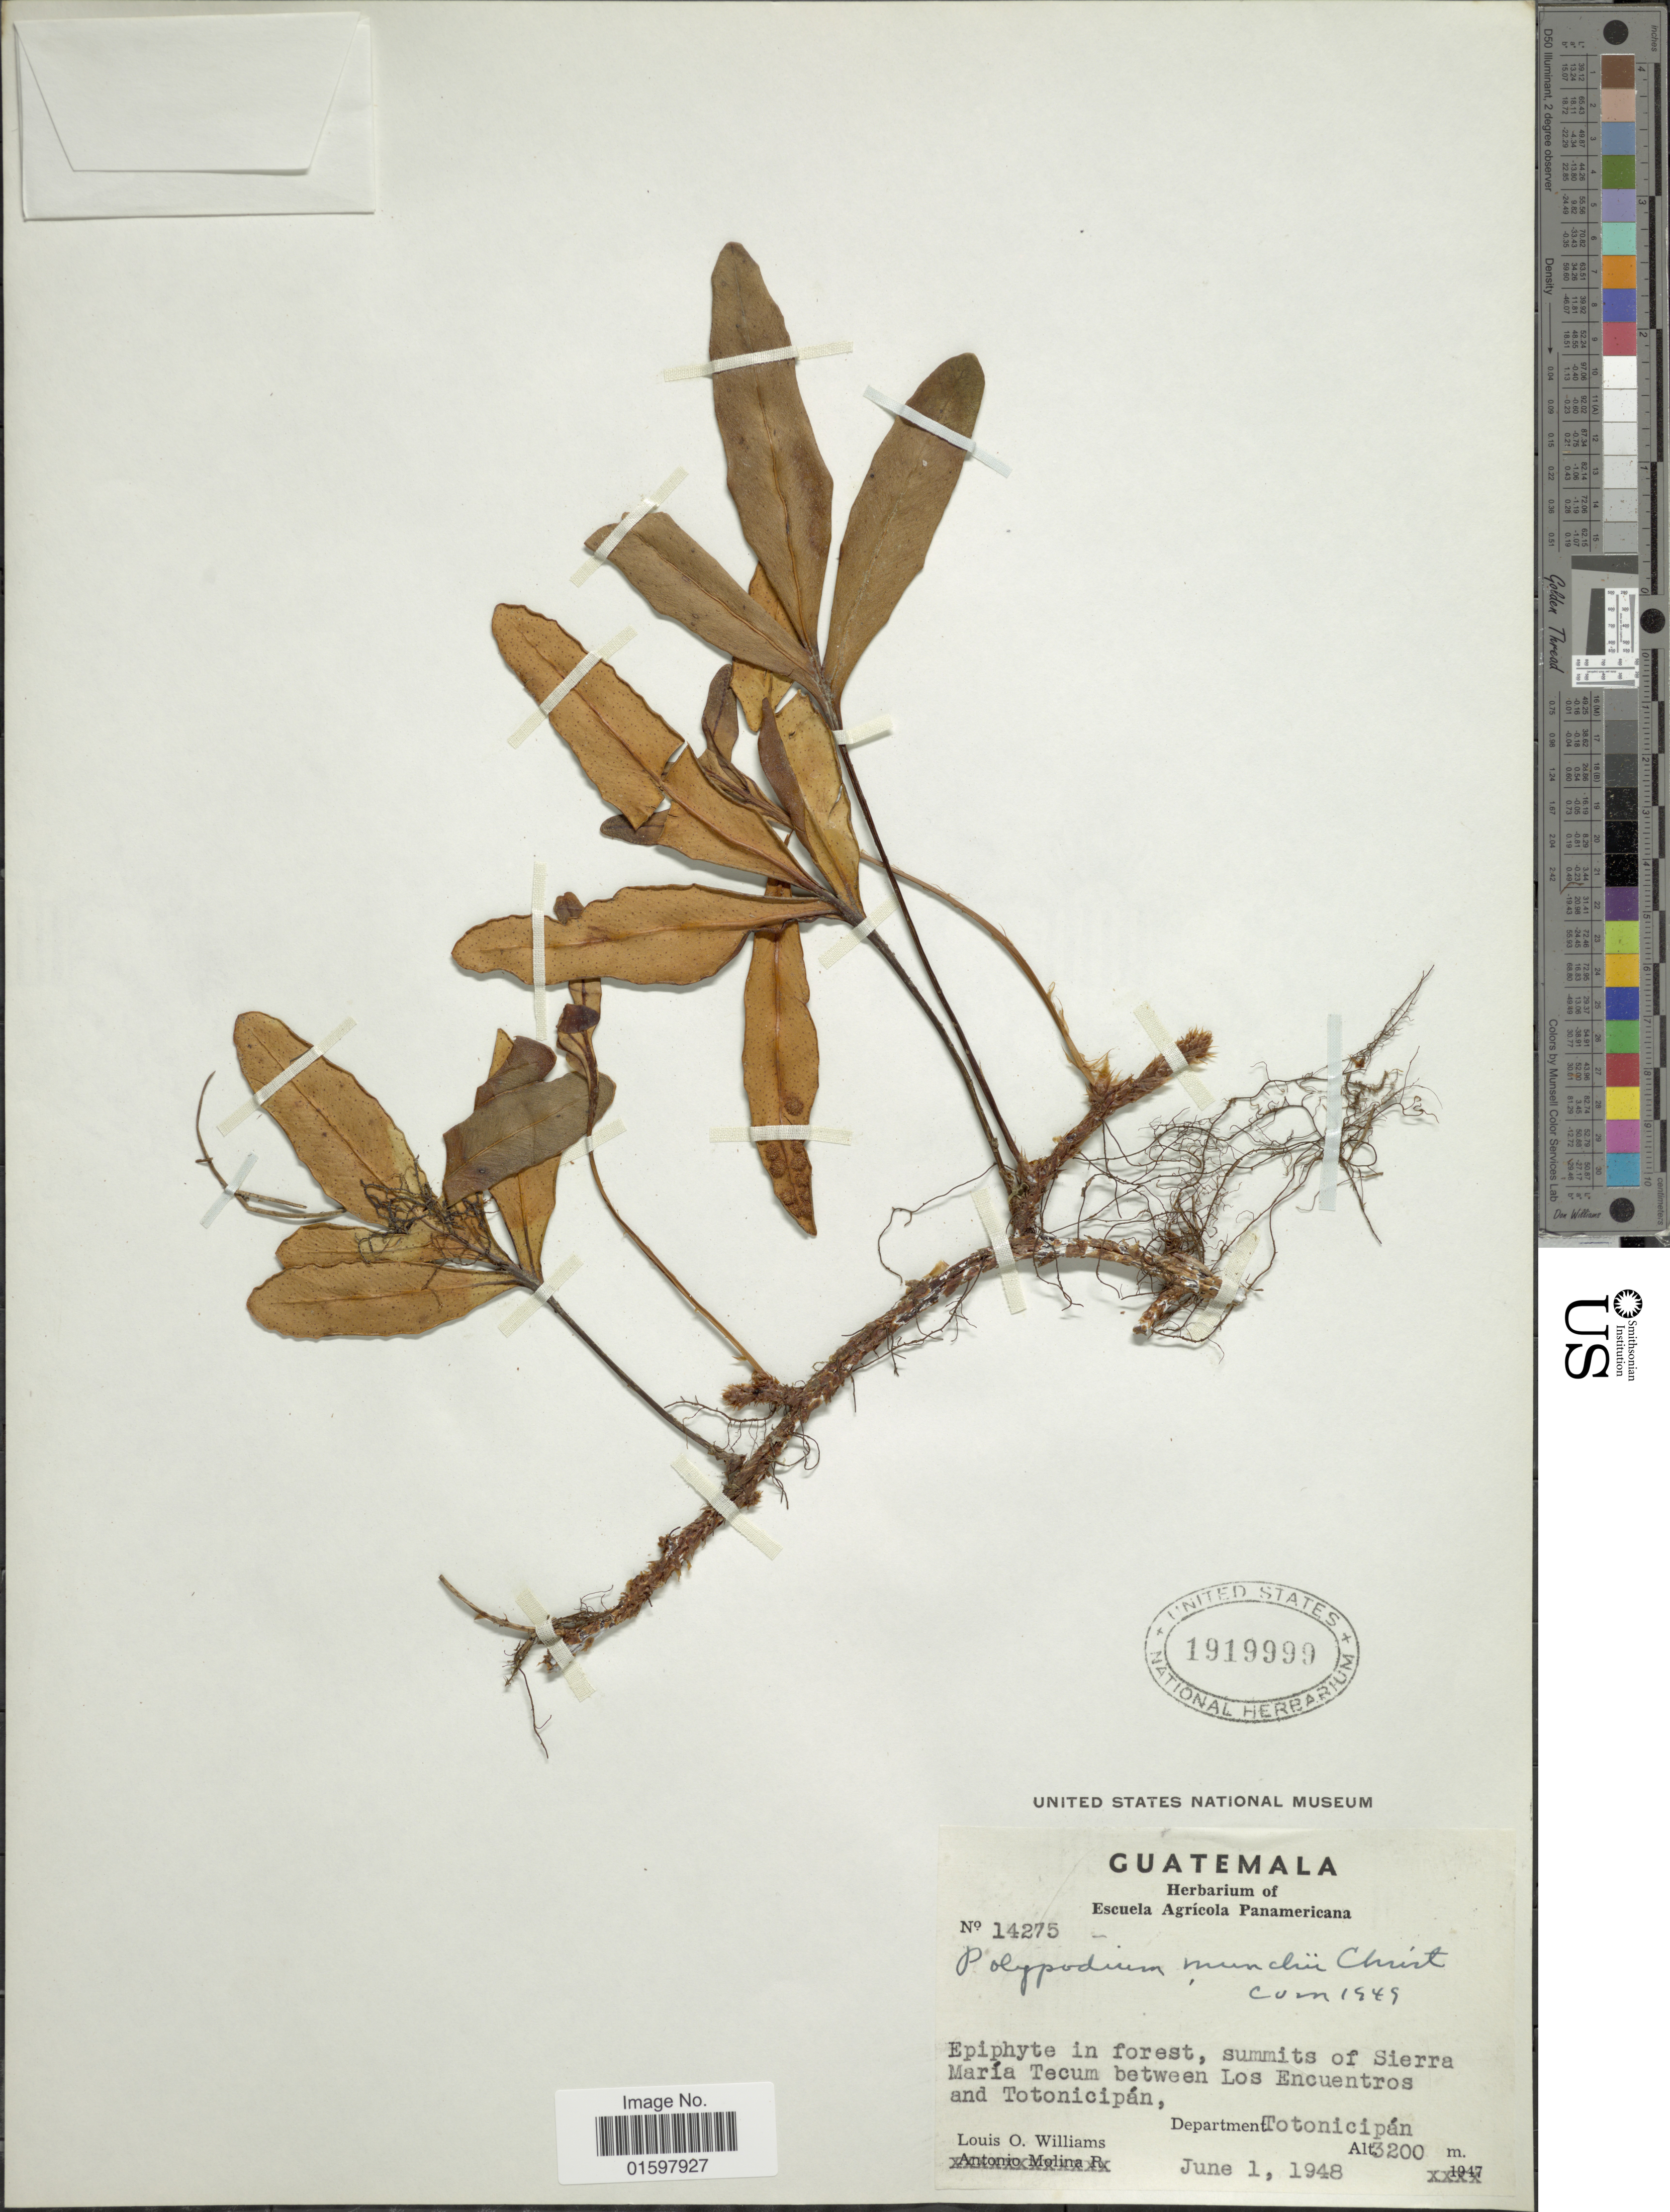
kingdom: Plantae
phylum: Tracheophyta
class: Polypodiopsida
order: Polypodiales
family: Polypodiaceae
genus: Pleopeltis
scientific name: Pleopeltis muenchii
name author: (Christ) A.R. Sm.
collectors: L. O. Williams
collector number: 14275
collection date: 1948-06-01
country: Guatemala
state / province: Totonicapan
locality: Summits of SIerra María Tecum between Los Encuentros and Totonicipán, Department Totonicipán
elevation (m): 3200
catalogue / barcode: US 1919999